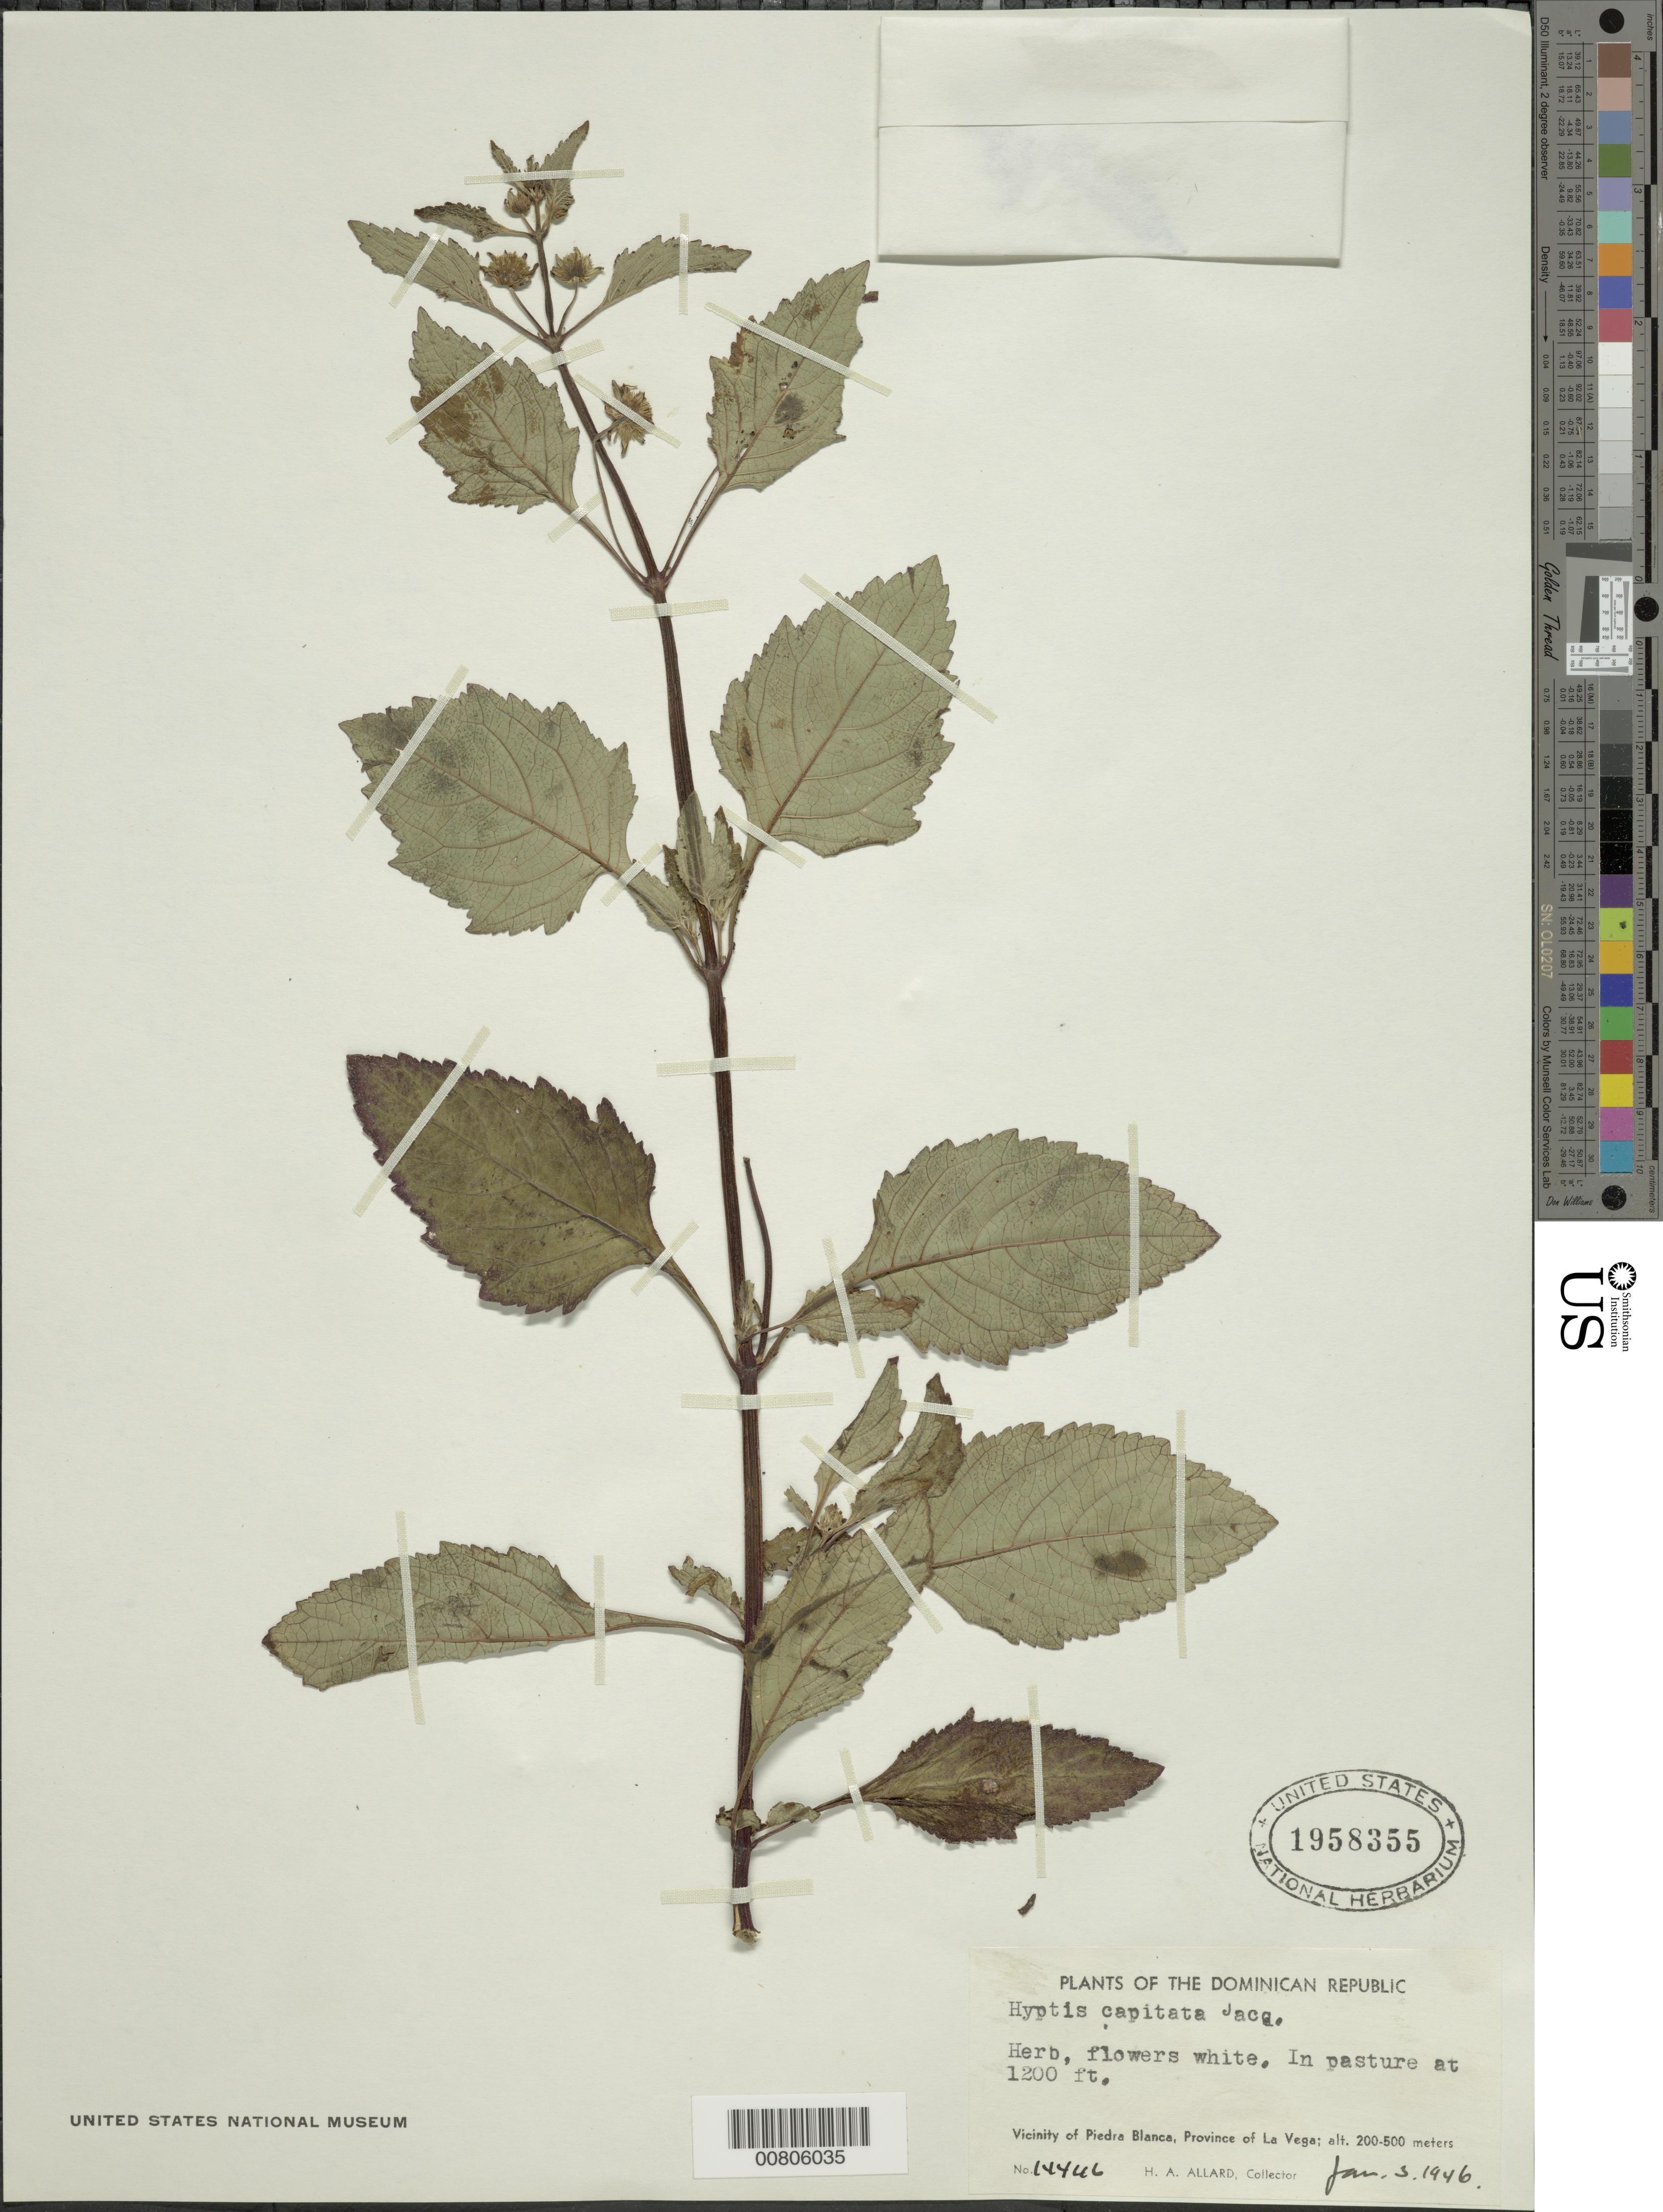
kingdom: Plantae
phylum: Tracheophyta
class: Magnoliopsida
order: Lamiales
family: Lamiaceae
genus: Hyptis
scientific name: Hyptis capitata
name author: Jacq.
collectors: H. A. Allard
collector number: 14446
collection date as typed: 03 Jan 1946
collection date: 1946-01-03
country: Dominican Republic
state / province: La Vega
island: Hispaniola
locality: Vicinity of Piedra Blanca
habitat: In pasture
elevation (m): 366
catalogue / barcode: US 1958355